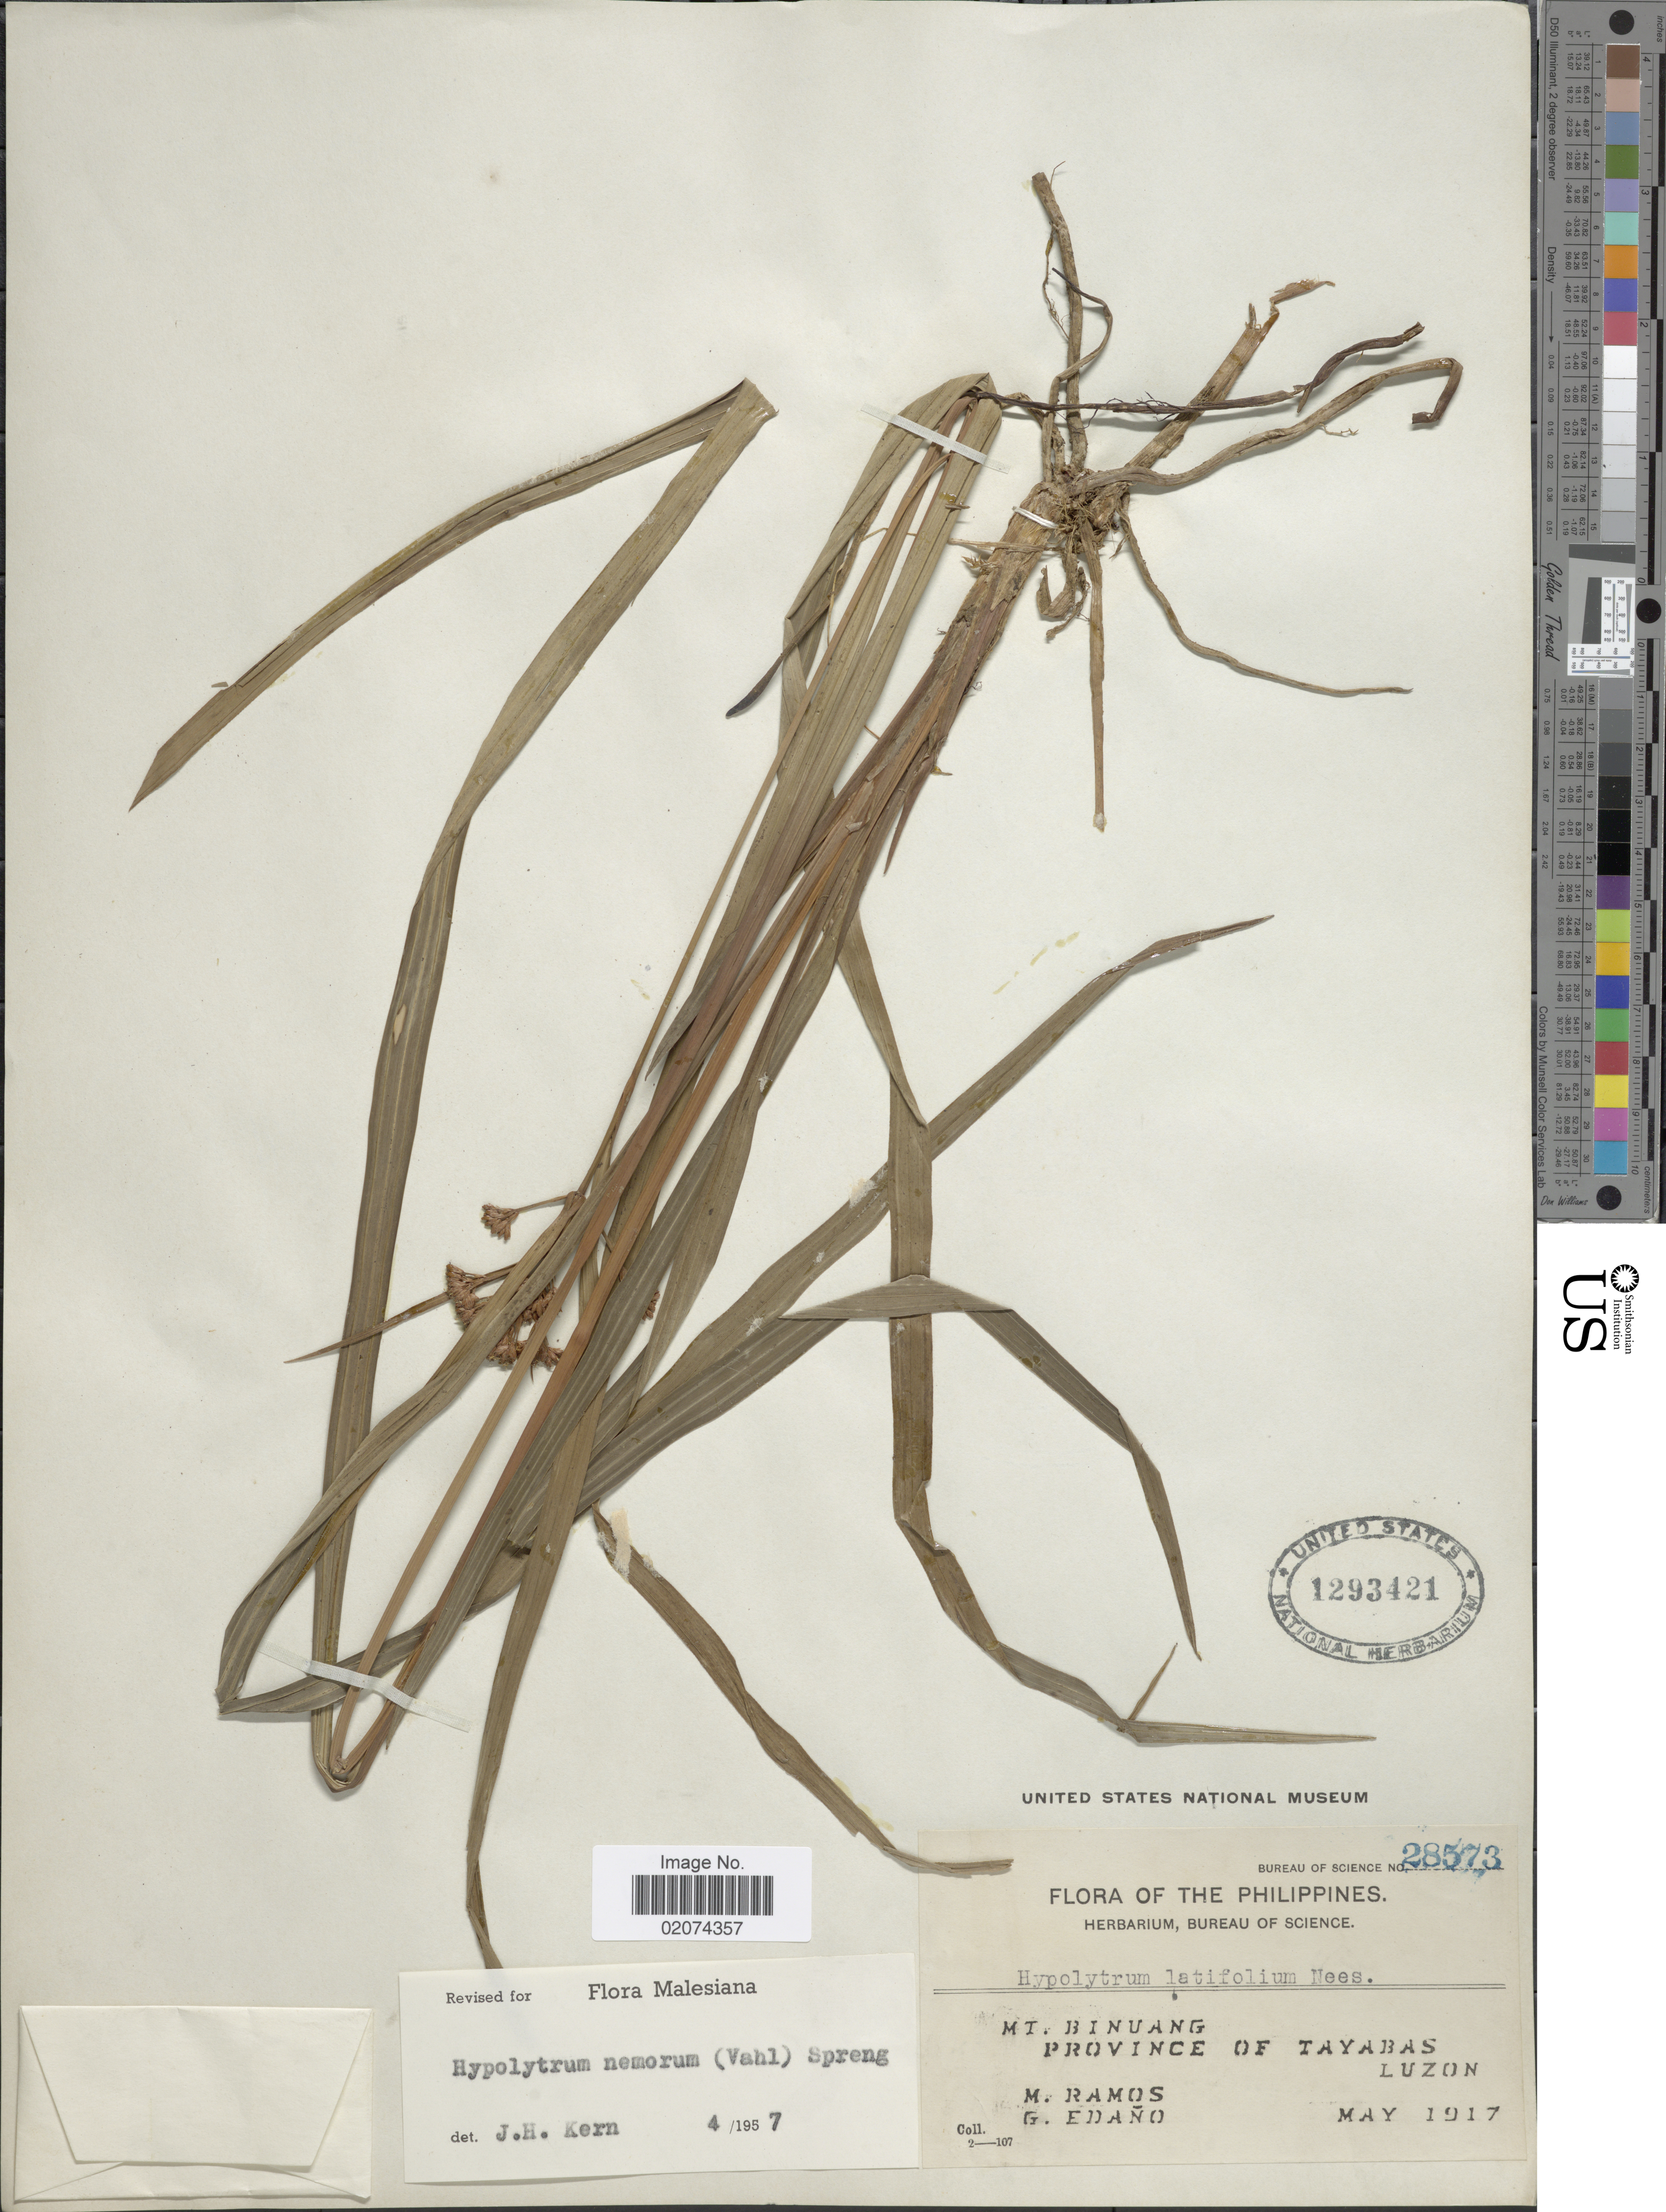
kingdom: Plantae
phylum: Tracheophyta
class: Liliopsida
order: Poales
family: Cyperaceae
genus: Hypolytrum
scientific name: Hypolytrum nemorum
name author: (Vahl) Spreng.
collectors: M. Ramos & G. Edaño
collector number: Bureau of Science28573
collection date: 1917-05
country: Philippines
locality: Mt. Binuang. Province of Tayabas, Luzon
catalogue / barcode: US 1293421